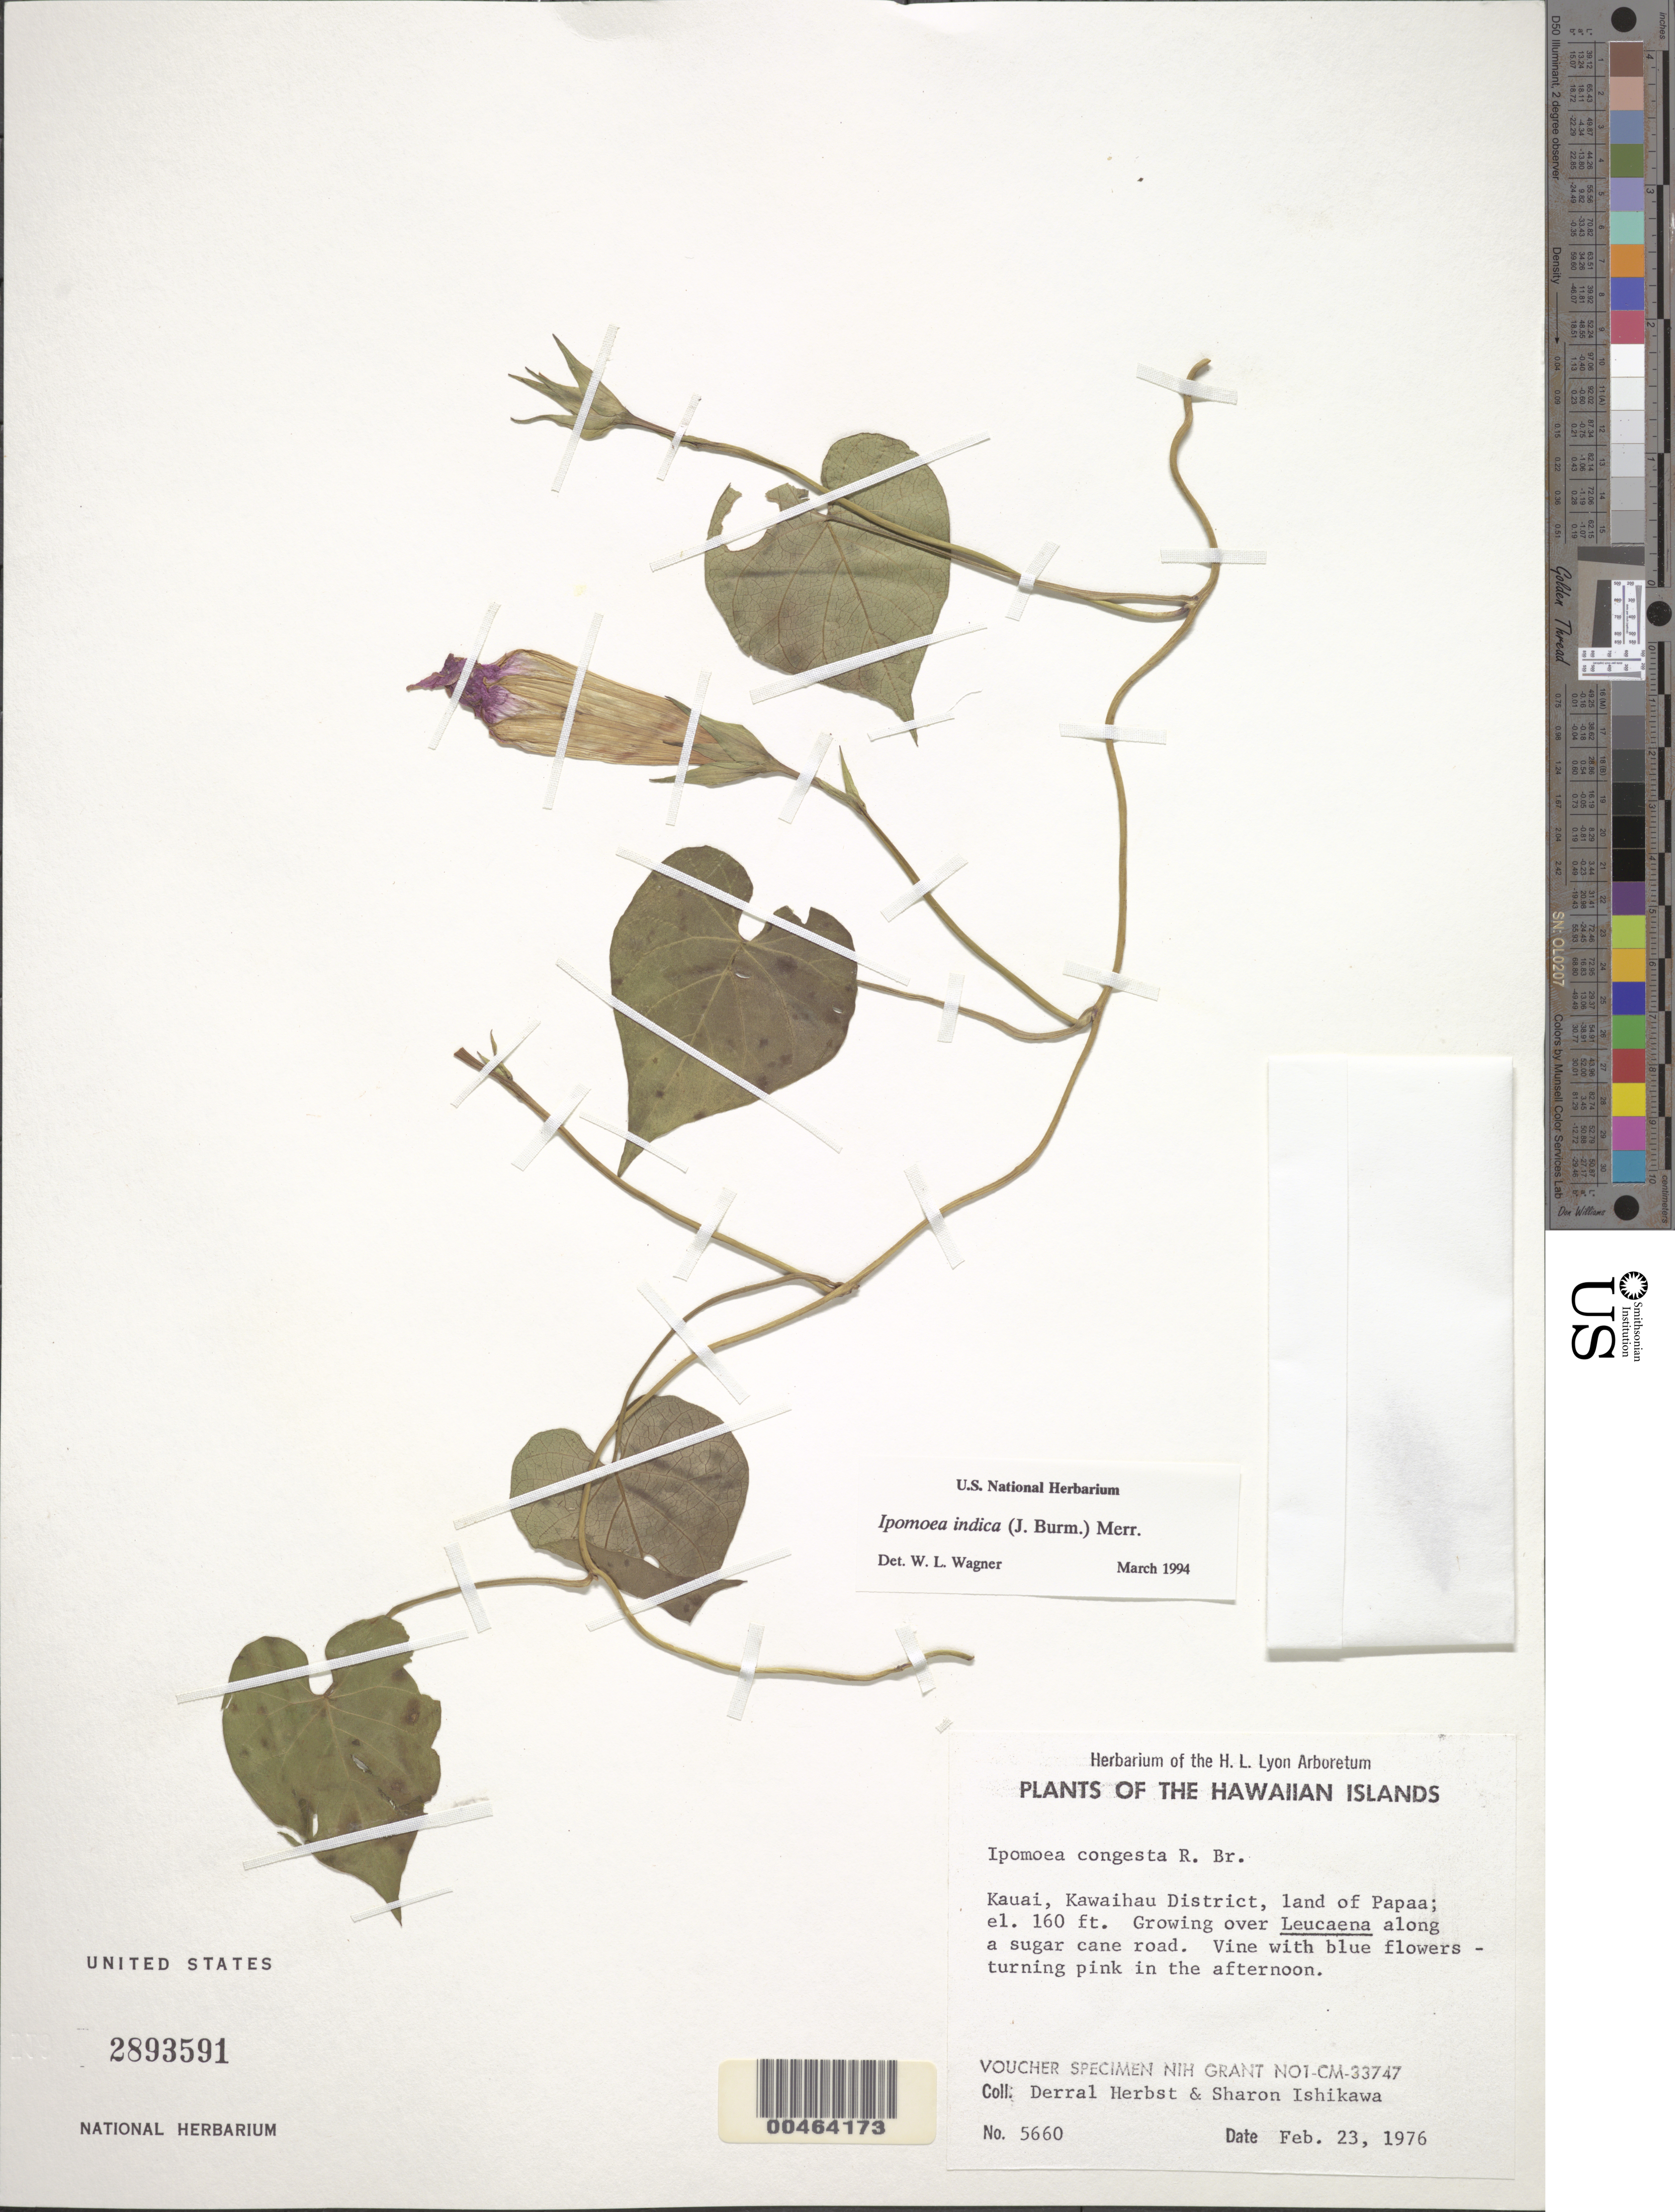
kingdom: Plantae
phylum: Tracheophyta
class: Magnoliopsida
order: Solanales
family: Convolvulaceae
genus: Ipomoea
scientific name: Ipomoea indica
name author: (Burm.) Merr.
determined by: Wagner, W. L., (BOT), Smithsonian Institution - National Museum of Natural History (UNITED STATES)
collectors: D. R. Herbst & S. Ishikawa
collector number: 5660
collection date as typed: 23 Feb 1976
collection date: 1976-02-23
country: United States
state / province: Hawaii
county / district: Kauai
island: Kaua'i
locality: Kwaiahau District, land of Papaa, along a sugar cane road.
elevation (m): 49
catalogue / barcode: US 2893591